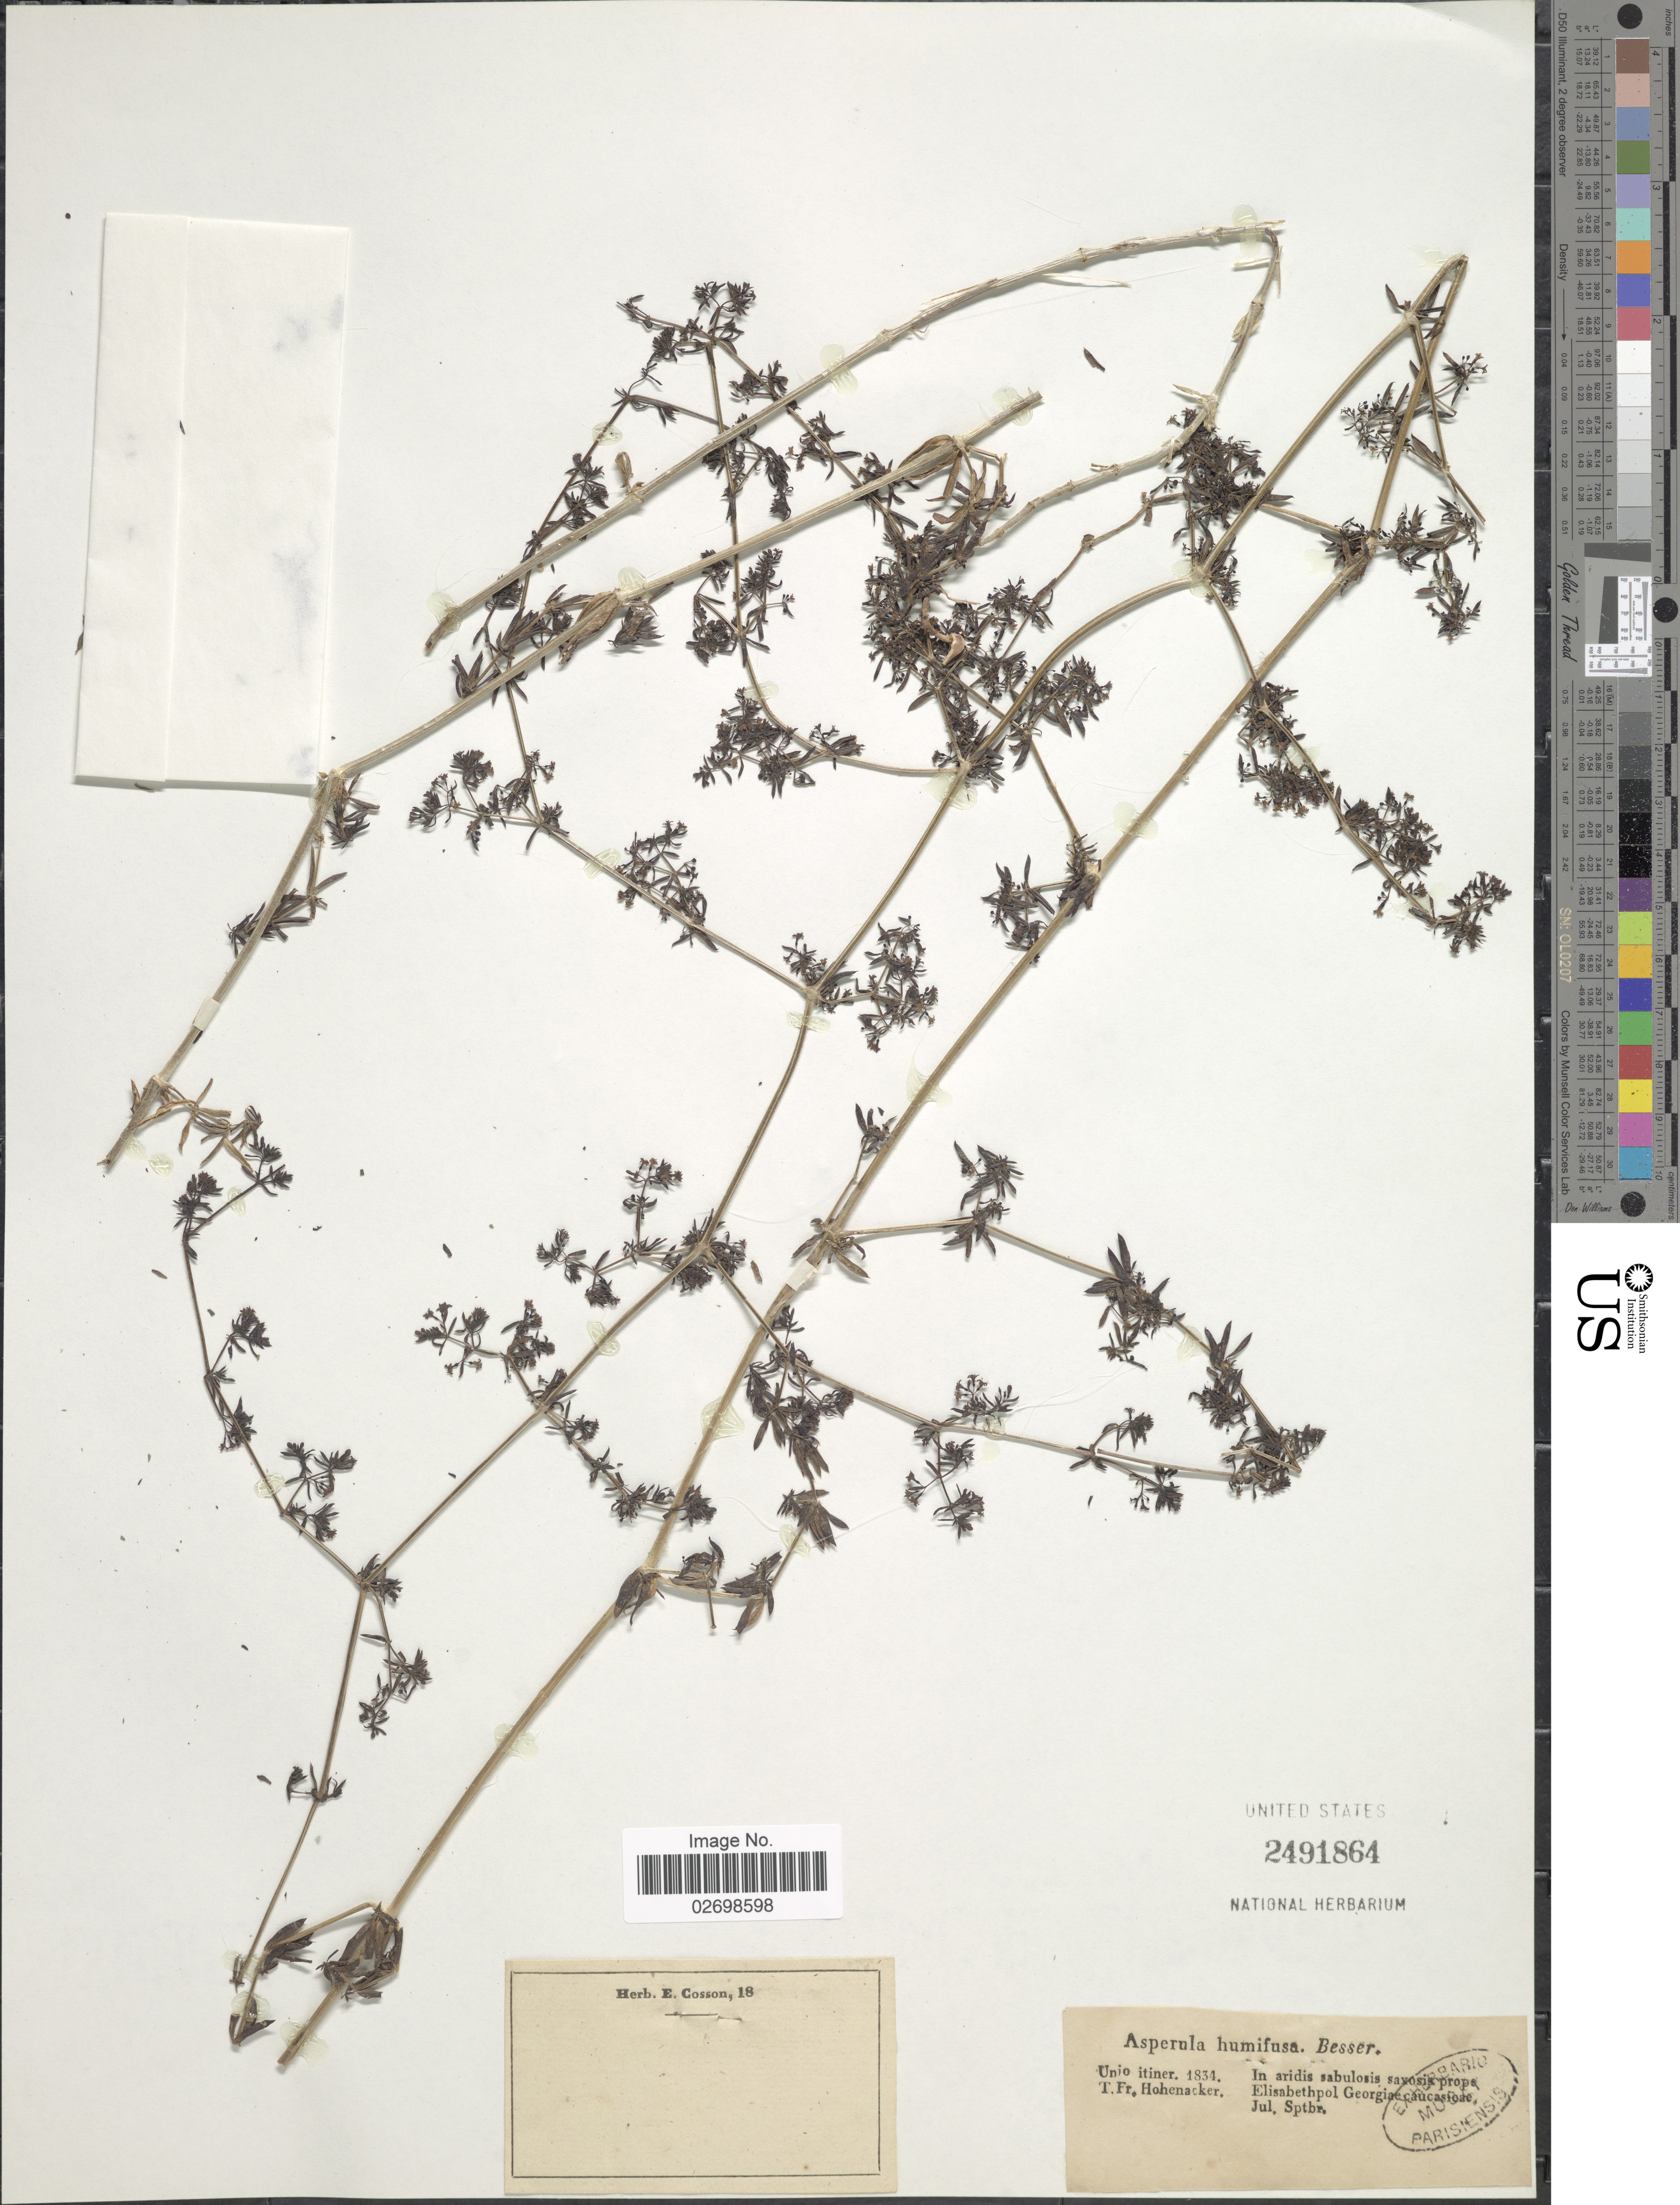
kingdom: Plantae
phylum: Tracheophyta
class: Magnoliopsida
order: Gentianales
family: Rubiaceae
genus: Galium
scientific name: Galium humifusum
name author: M. Bieb.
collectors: T. Hohenacker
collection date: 1834-07/1834-09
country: Azerbaijan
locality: In aridis sabluosis saxonis prope Elisabethpol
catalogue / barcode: US 2491864